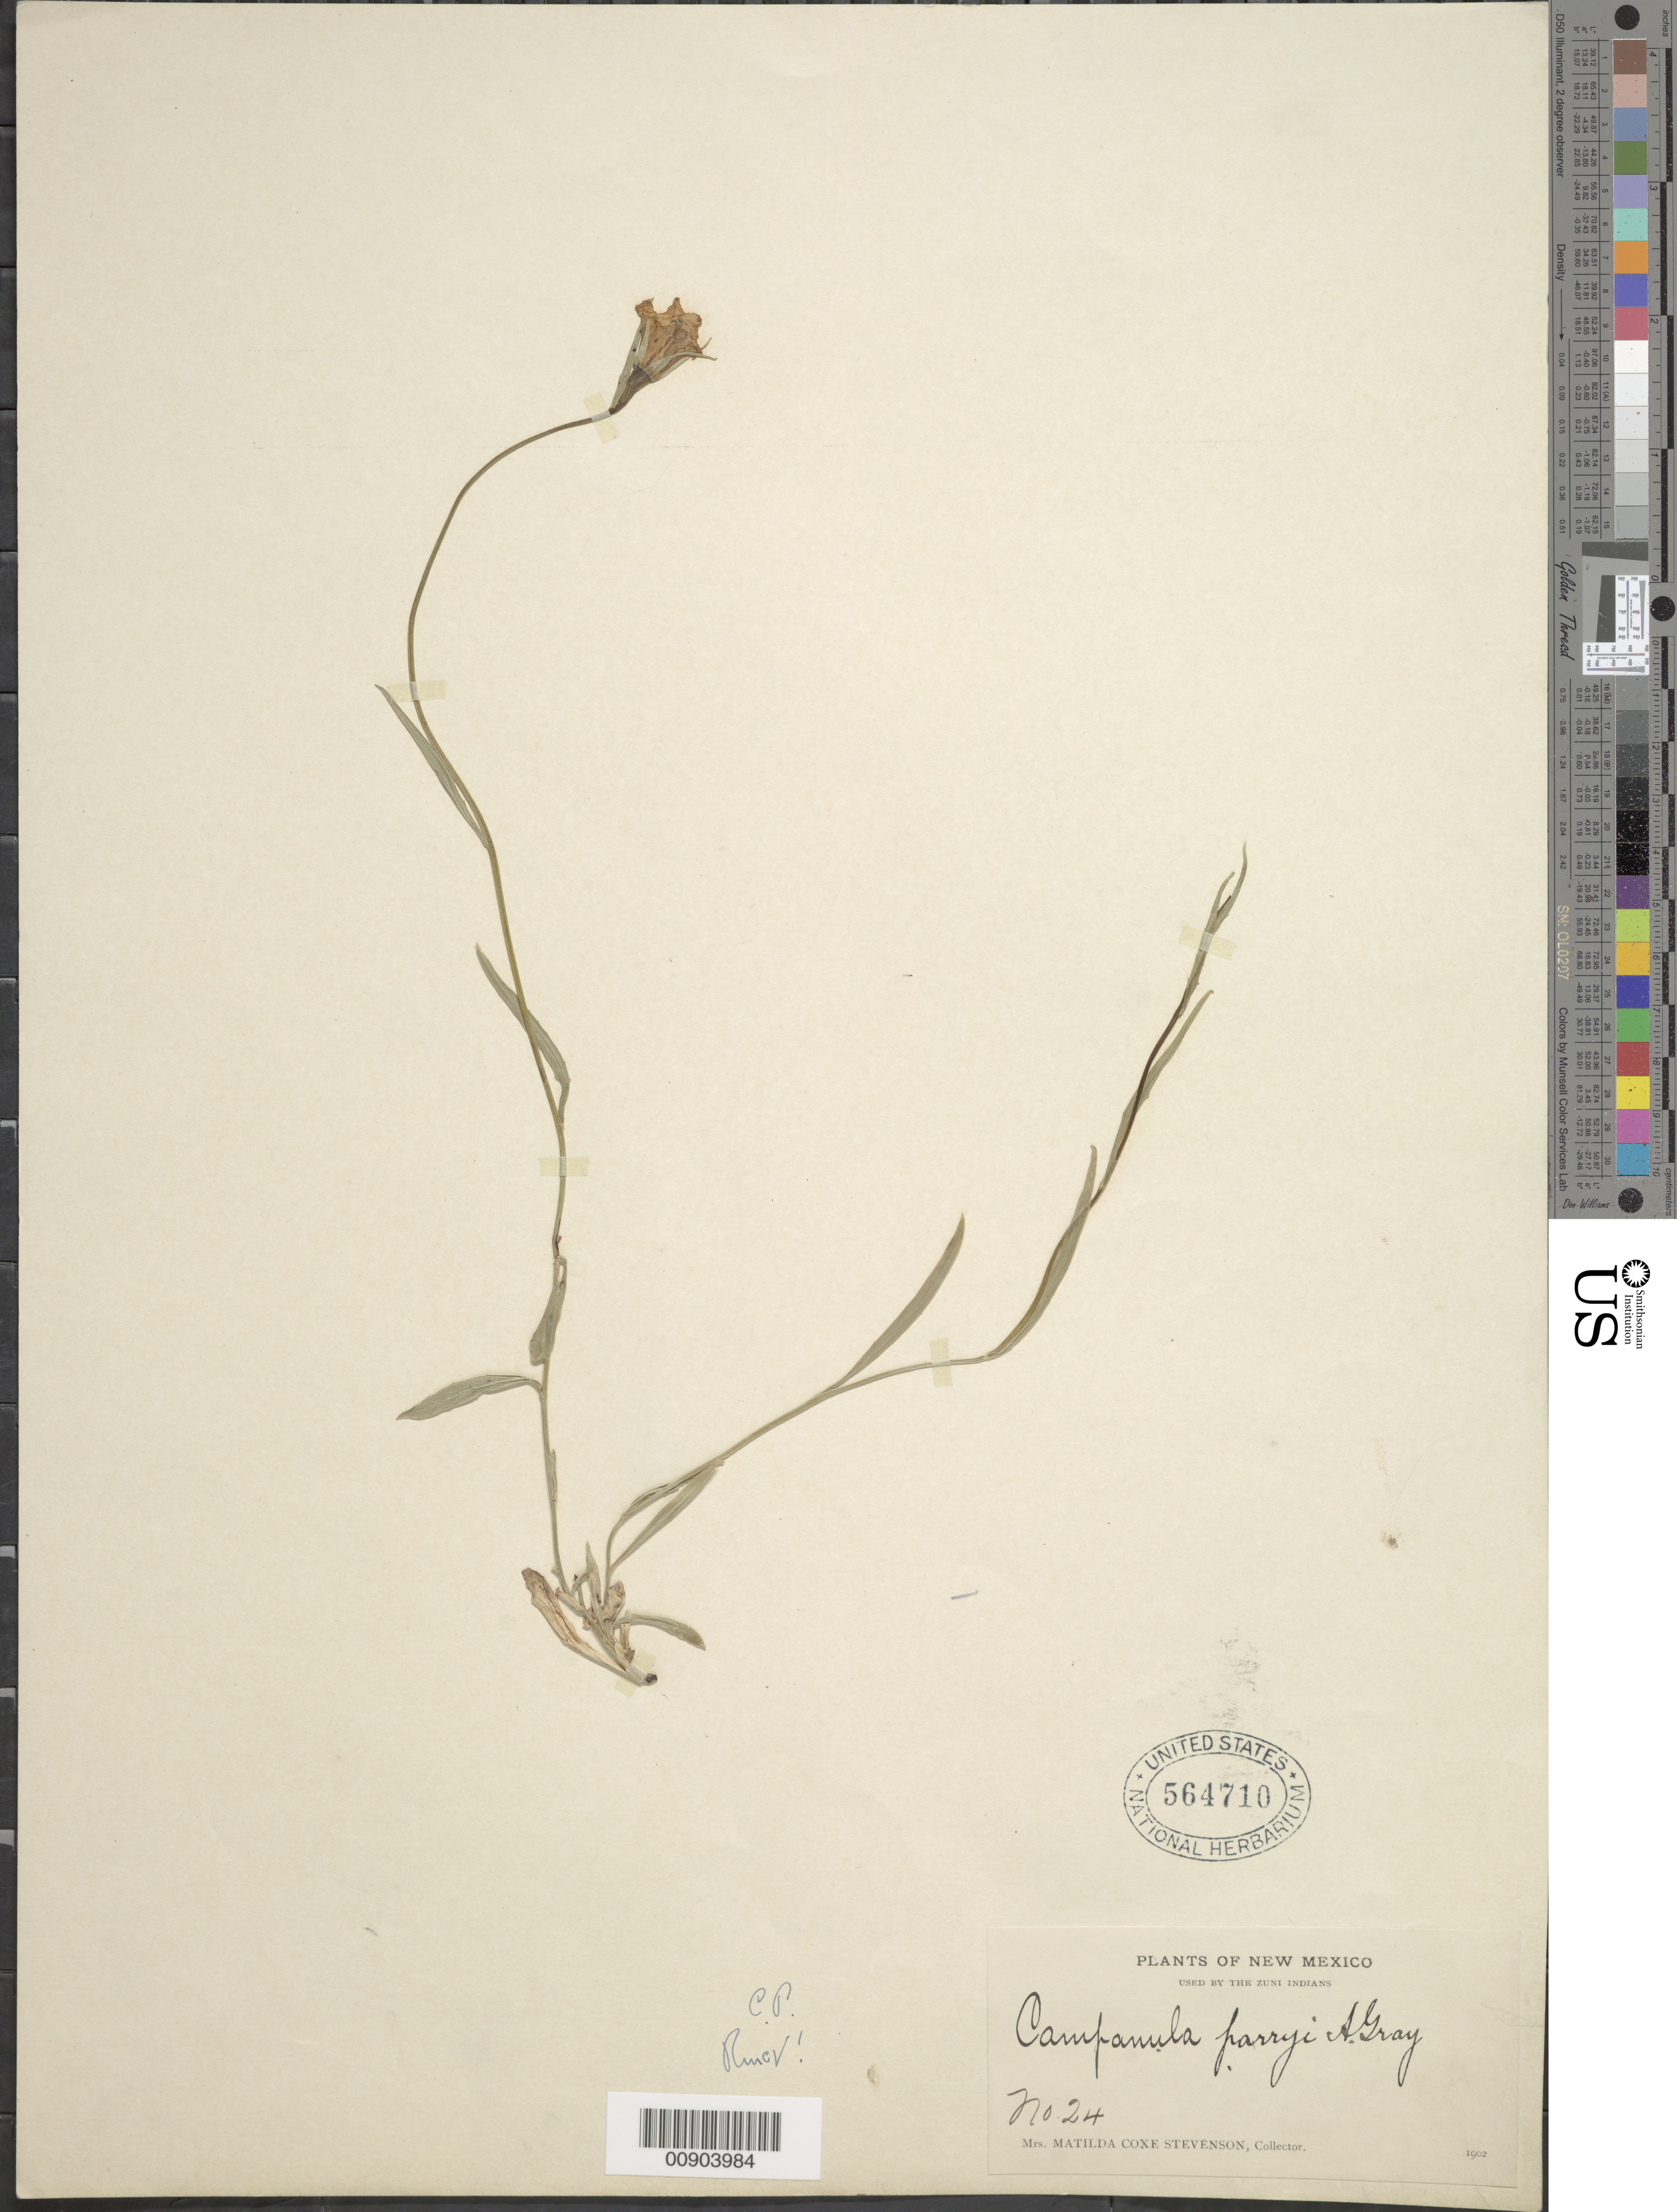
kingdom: Plantae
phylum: Tracheophyta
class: Magnoliopsida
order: Asterales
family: Campanulaceae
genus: Campanula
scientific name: Campanula parryi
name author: A. Gray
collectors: M. Stevenson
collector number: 24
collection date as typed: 1902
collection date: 1902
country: United States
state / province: New Mexico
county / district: Cibola / Mckinley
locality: Zuni reservation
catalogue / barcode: US 564710